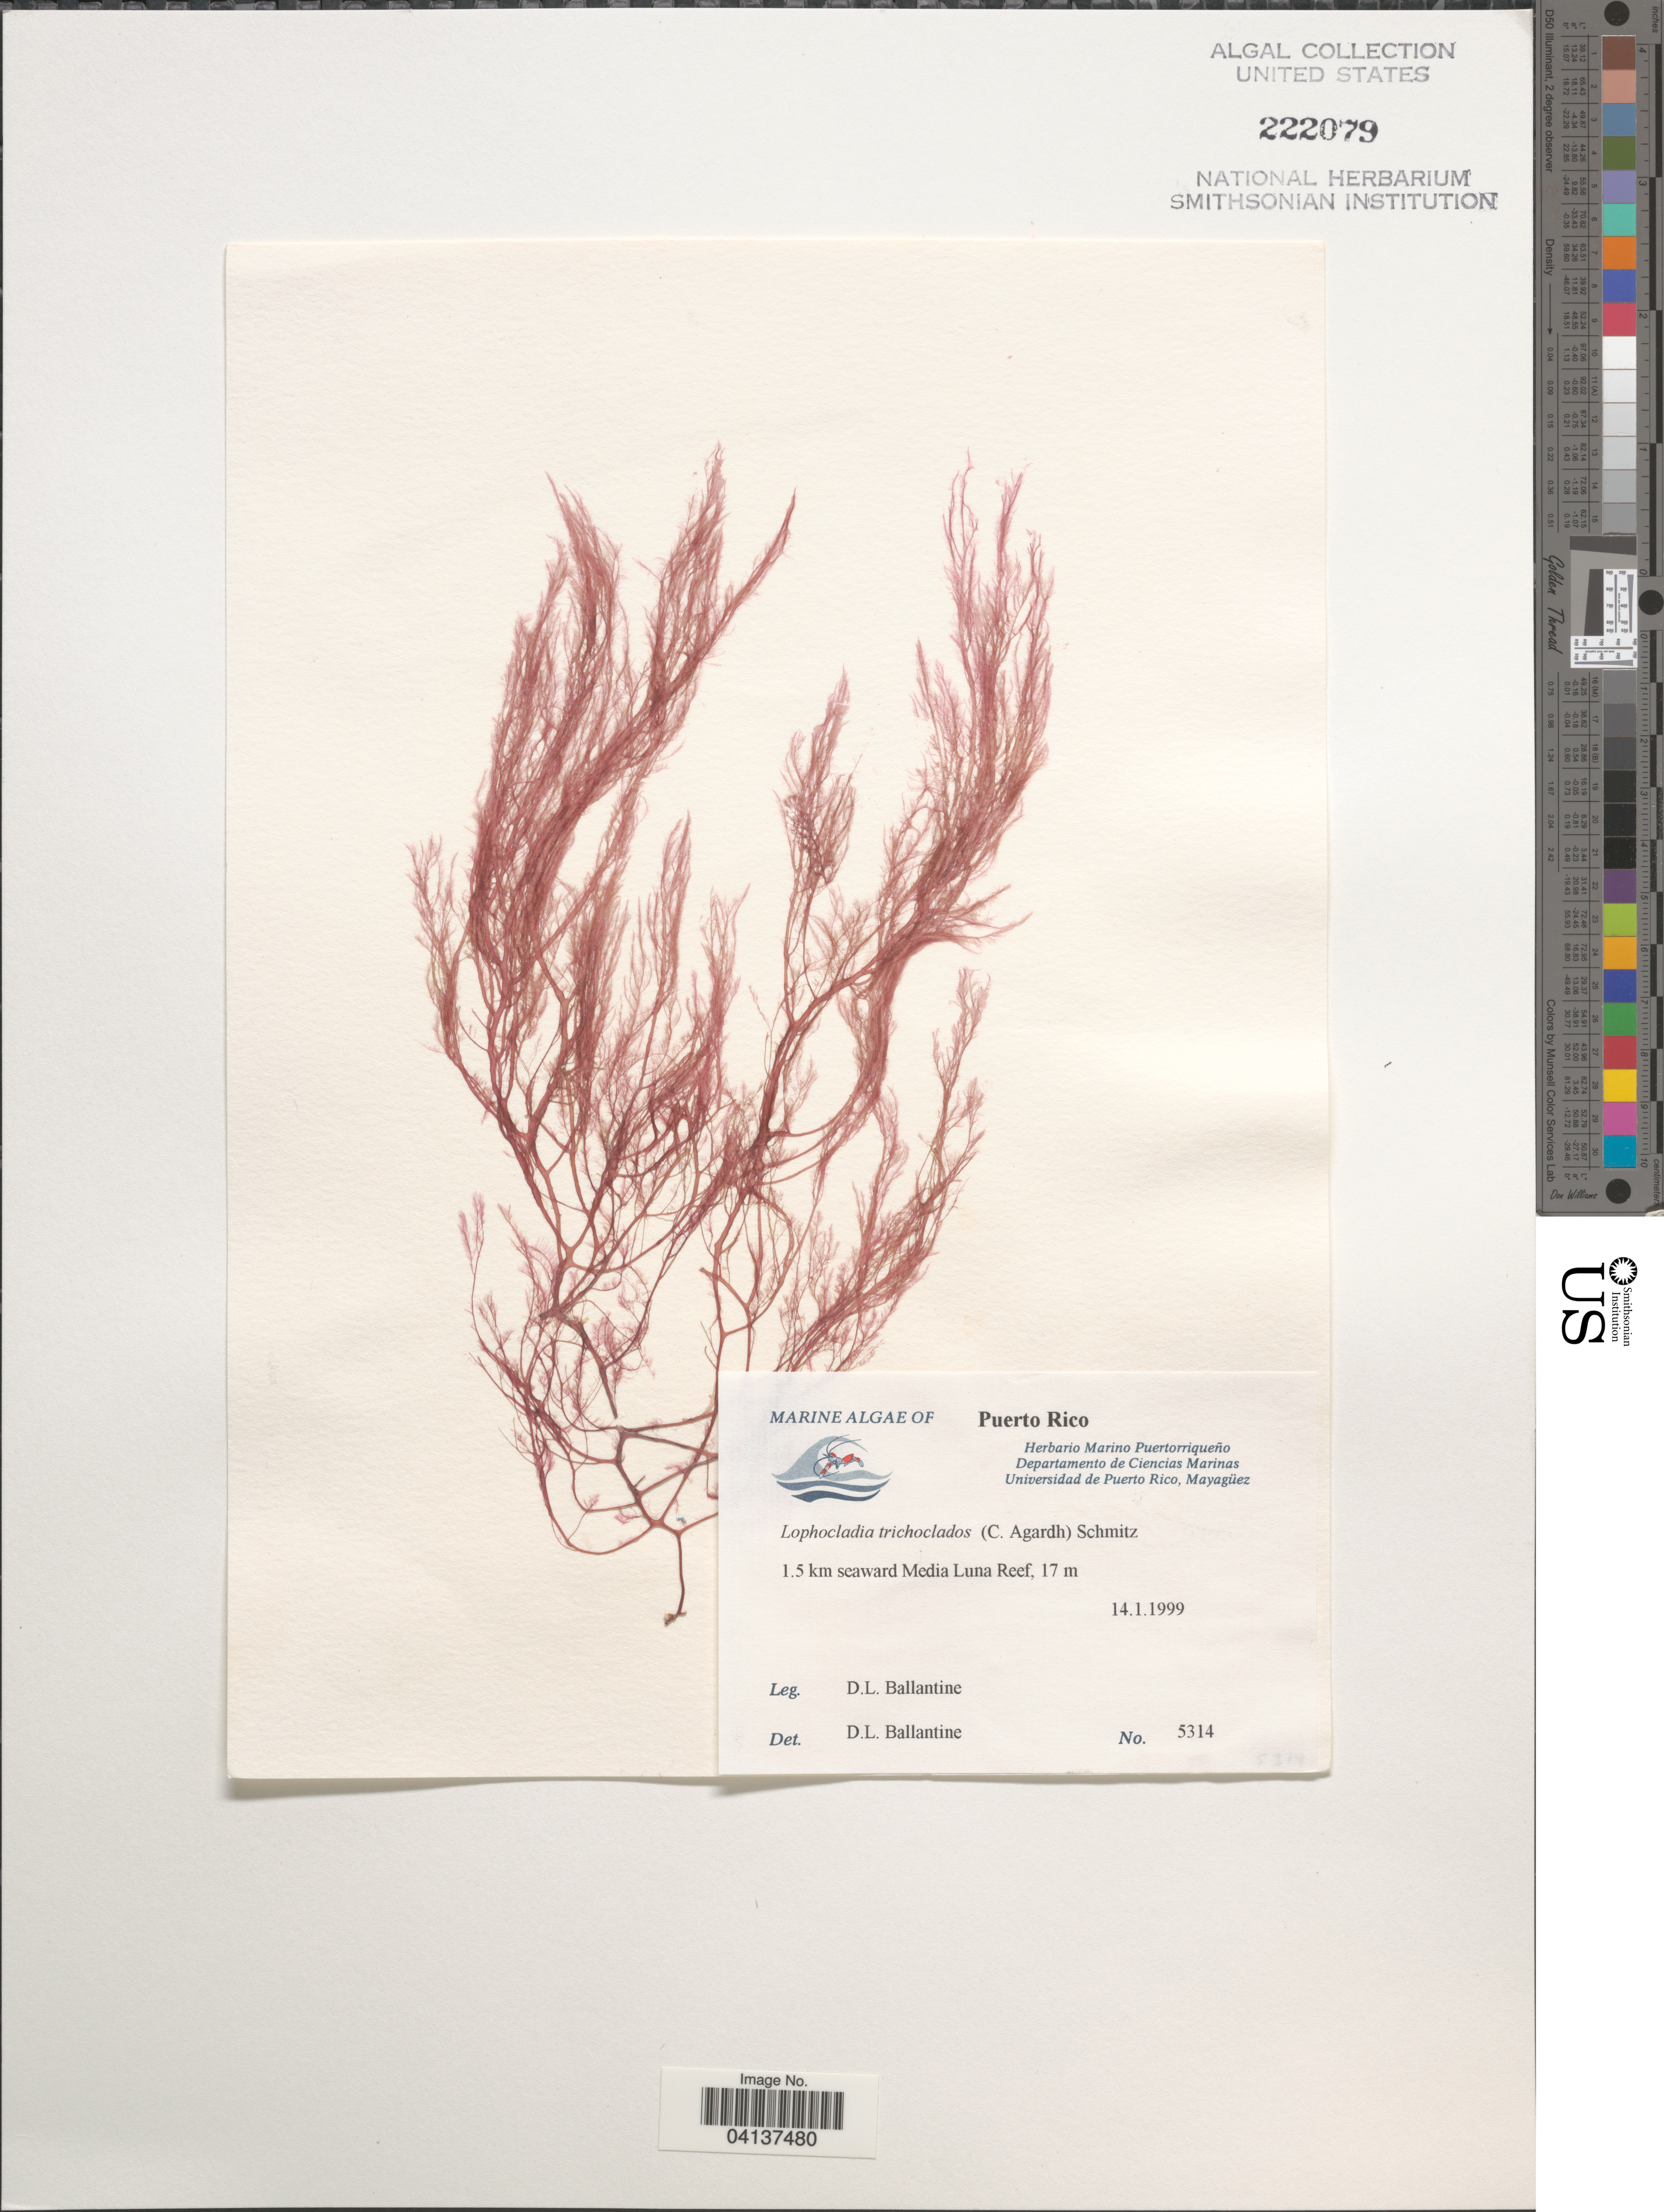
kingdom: Plantae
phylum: Rhodophyta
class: Florideophyceae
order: Ceramiales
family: Rhodomelaceae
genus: Lophocladia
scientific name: Lophocladia trichoclados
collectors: D.L. Ballantine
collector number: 5314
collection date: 1999-01-14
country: Puerto Rico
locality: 1.5 km seaward Media Luna Reef.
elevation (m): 17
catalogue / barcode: US 222079